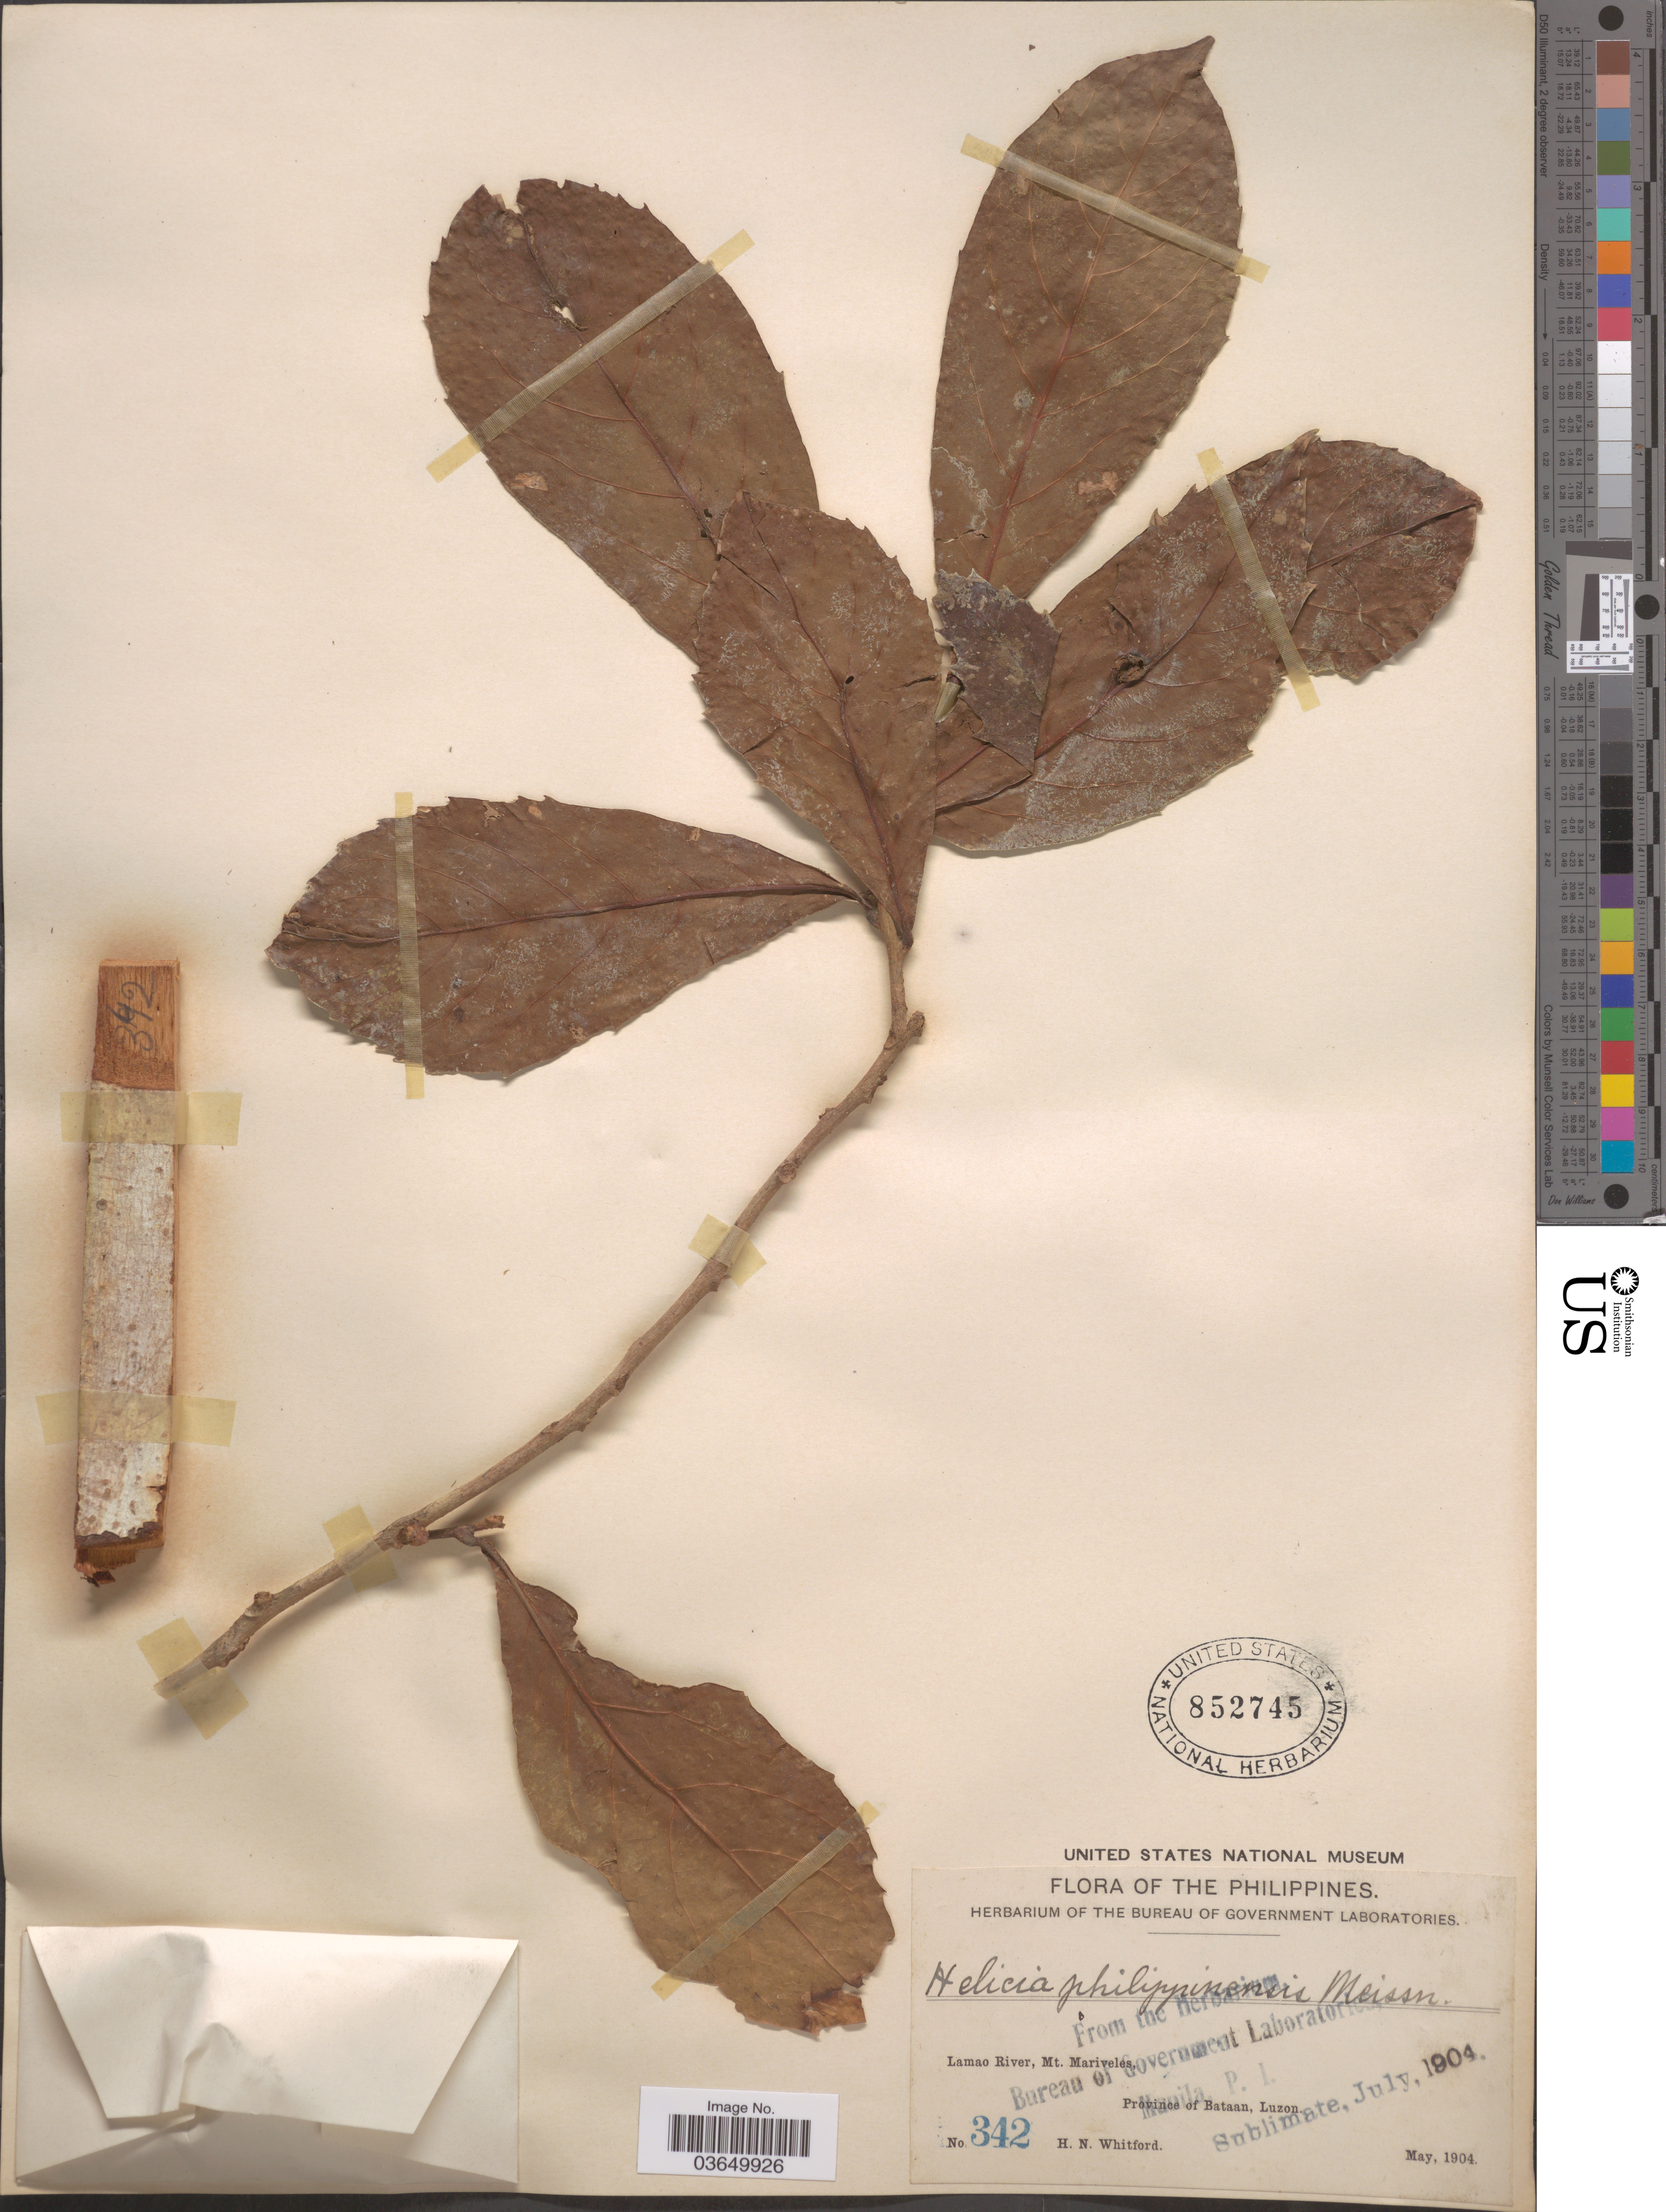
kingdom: Plantae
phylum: Tracheophyta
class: Magnoliopsida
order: Proteales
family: Proteaceae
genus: Helicia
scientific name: Helicia cumingiana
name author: C. Presl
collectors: H. N. Whitford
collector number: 342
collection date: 1904-05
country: Philippines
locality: Lamao River, Mt. Mariveles, Province of Bataan, Luzon.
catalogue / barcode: US 852745